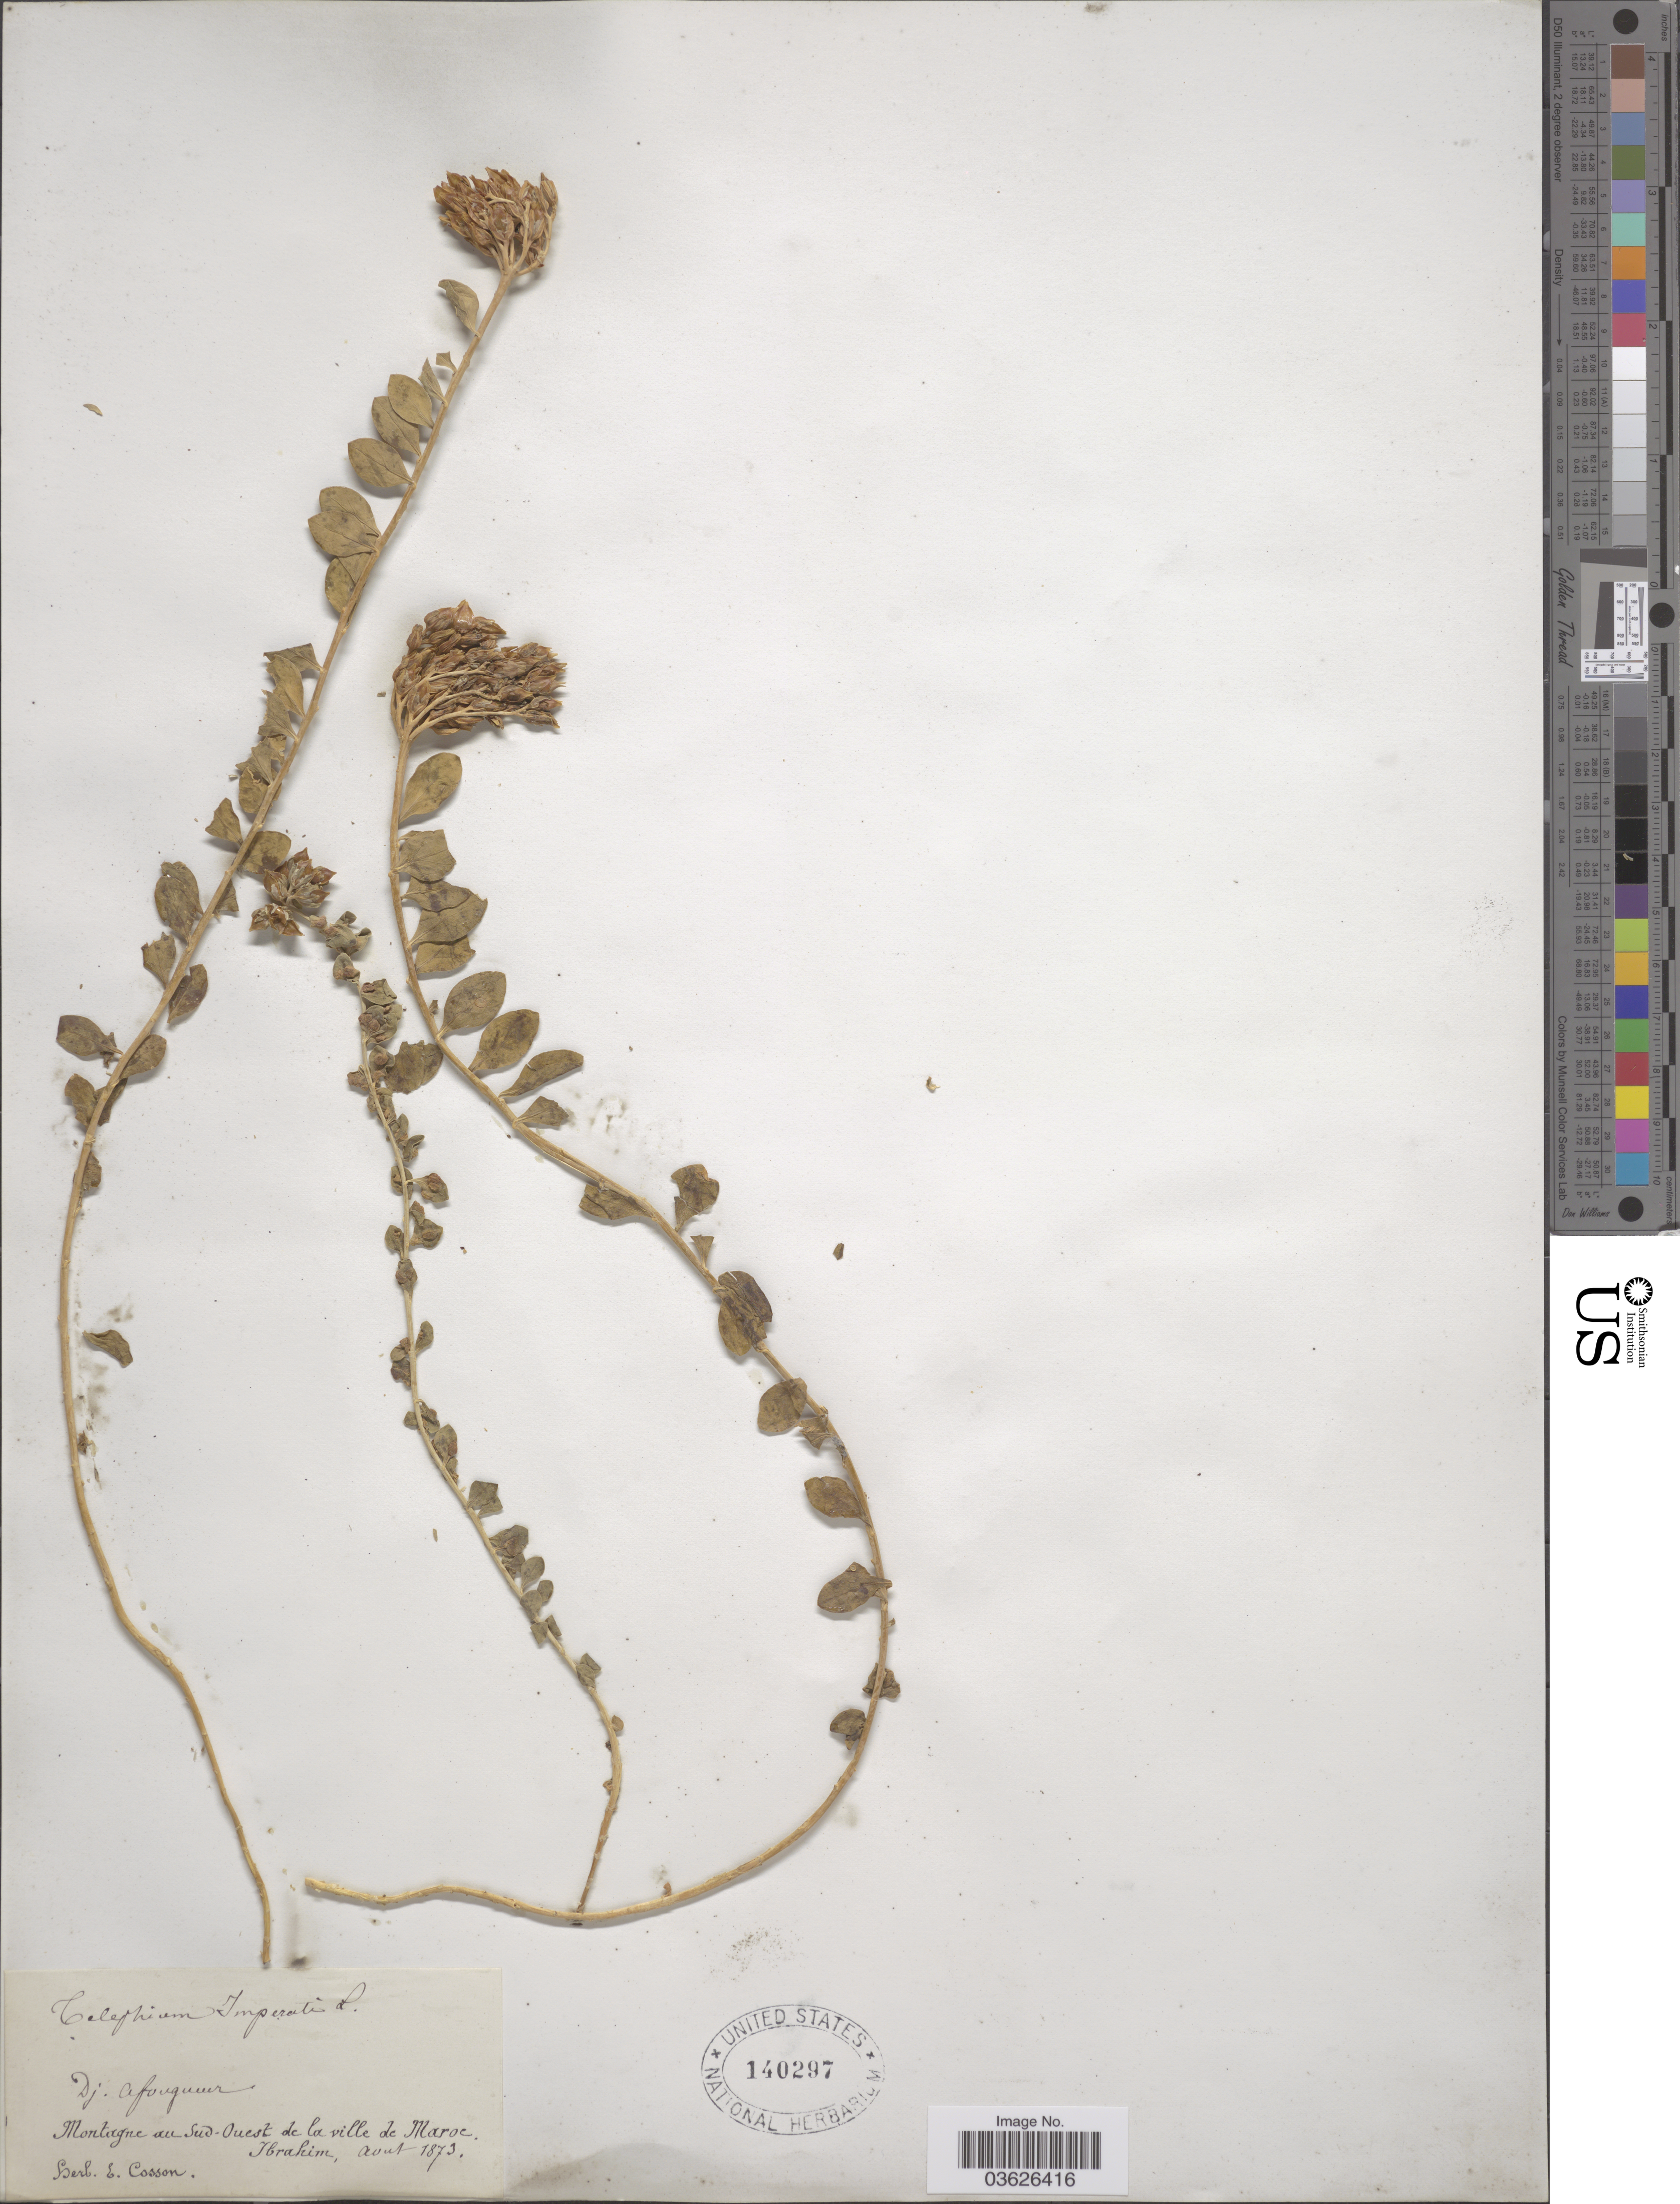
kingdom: Plantae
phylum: Tracheophyta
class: Magnoliopsida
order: Caryophyllales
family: Caryophyllaceae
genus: Telephium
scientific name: Telephium sp.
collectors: -. Ibrahim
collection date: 1873-08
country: Morocco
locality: Dj. Afougueur. Montagne au Sud-Ouest de la ville de Maroc.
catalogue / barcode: US 140297